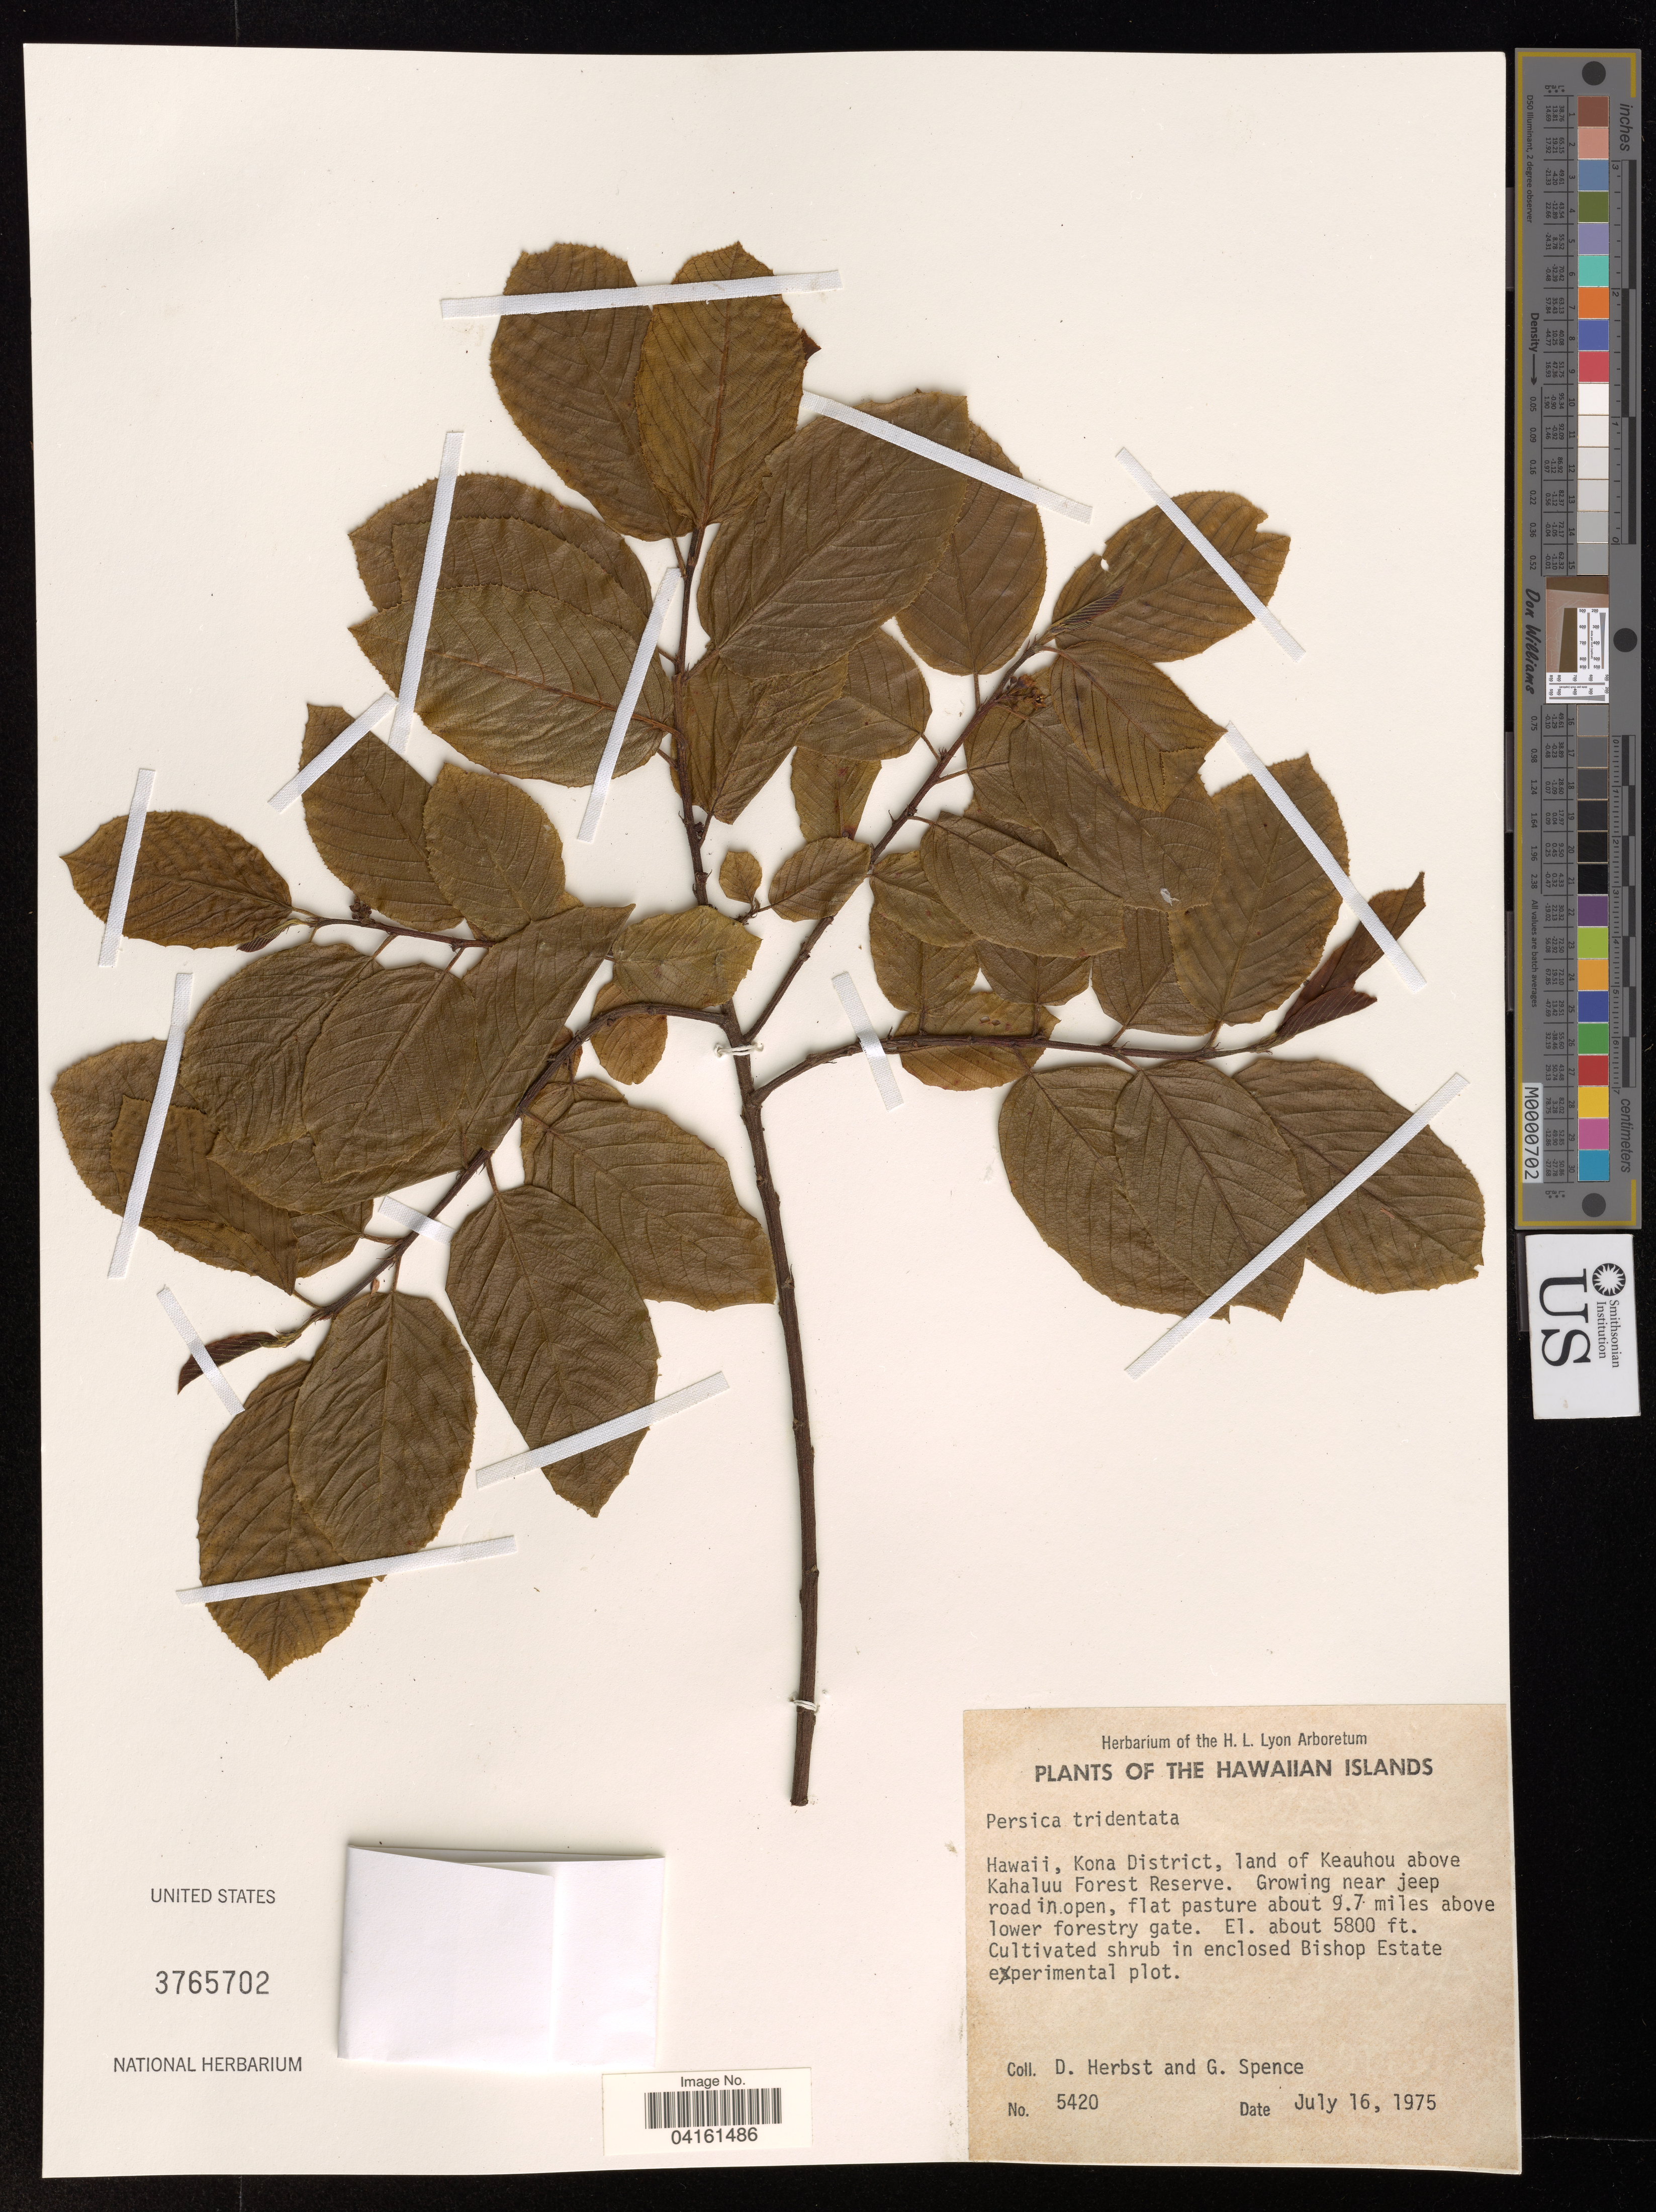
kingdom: Plantae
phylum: Tracheophyta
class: Magnoliopsida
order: Rosales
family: Rosaceae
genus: Prunus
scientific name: Prunus sp.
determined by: Staples, G. W.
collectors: D. Herbst & G. Spence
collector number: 5420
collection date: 1975-07-16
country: United States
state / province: Hawaii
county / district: Hawaii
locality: Kona District, land of Keauhou above Kahaluu Forest Reserve. Growing near jeep road in open, flat pasture about 9.7 miles above lower forestry gate. Cultivated shrub in enclosed Bishop Estate experimental plot.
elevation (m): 1768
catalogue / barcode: US 3765702